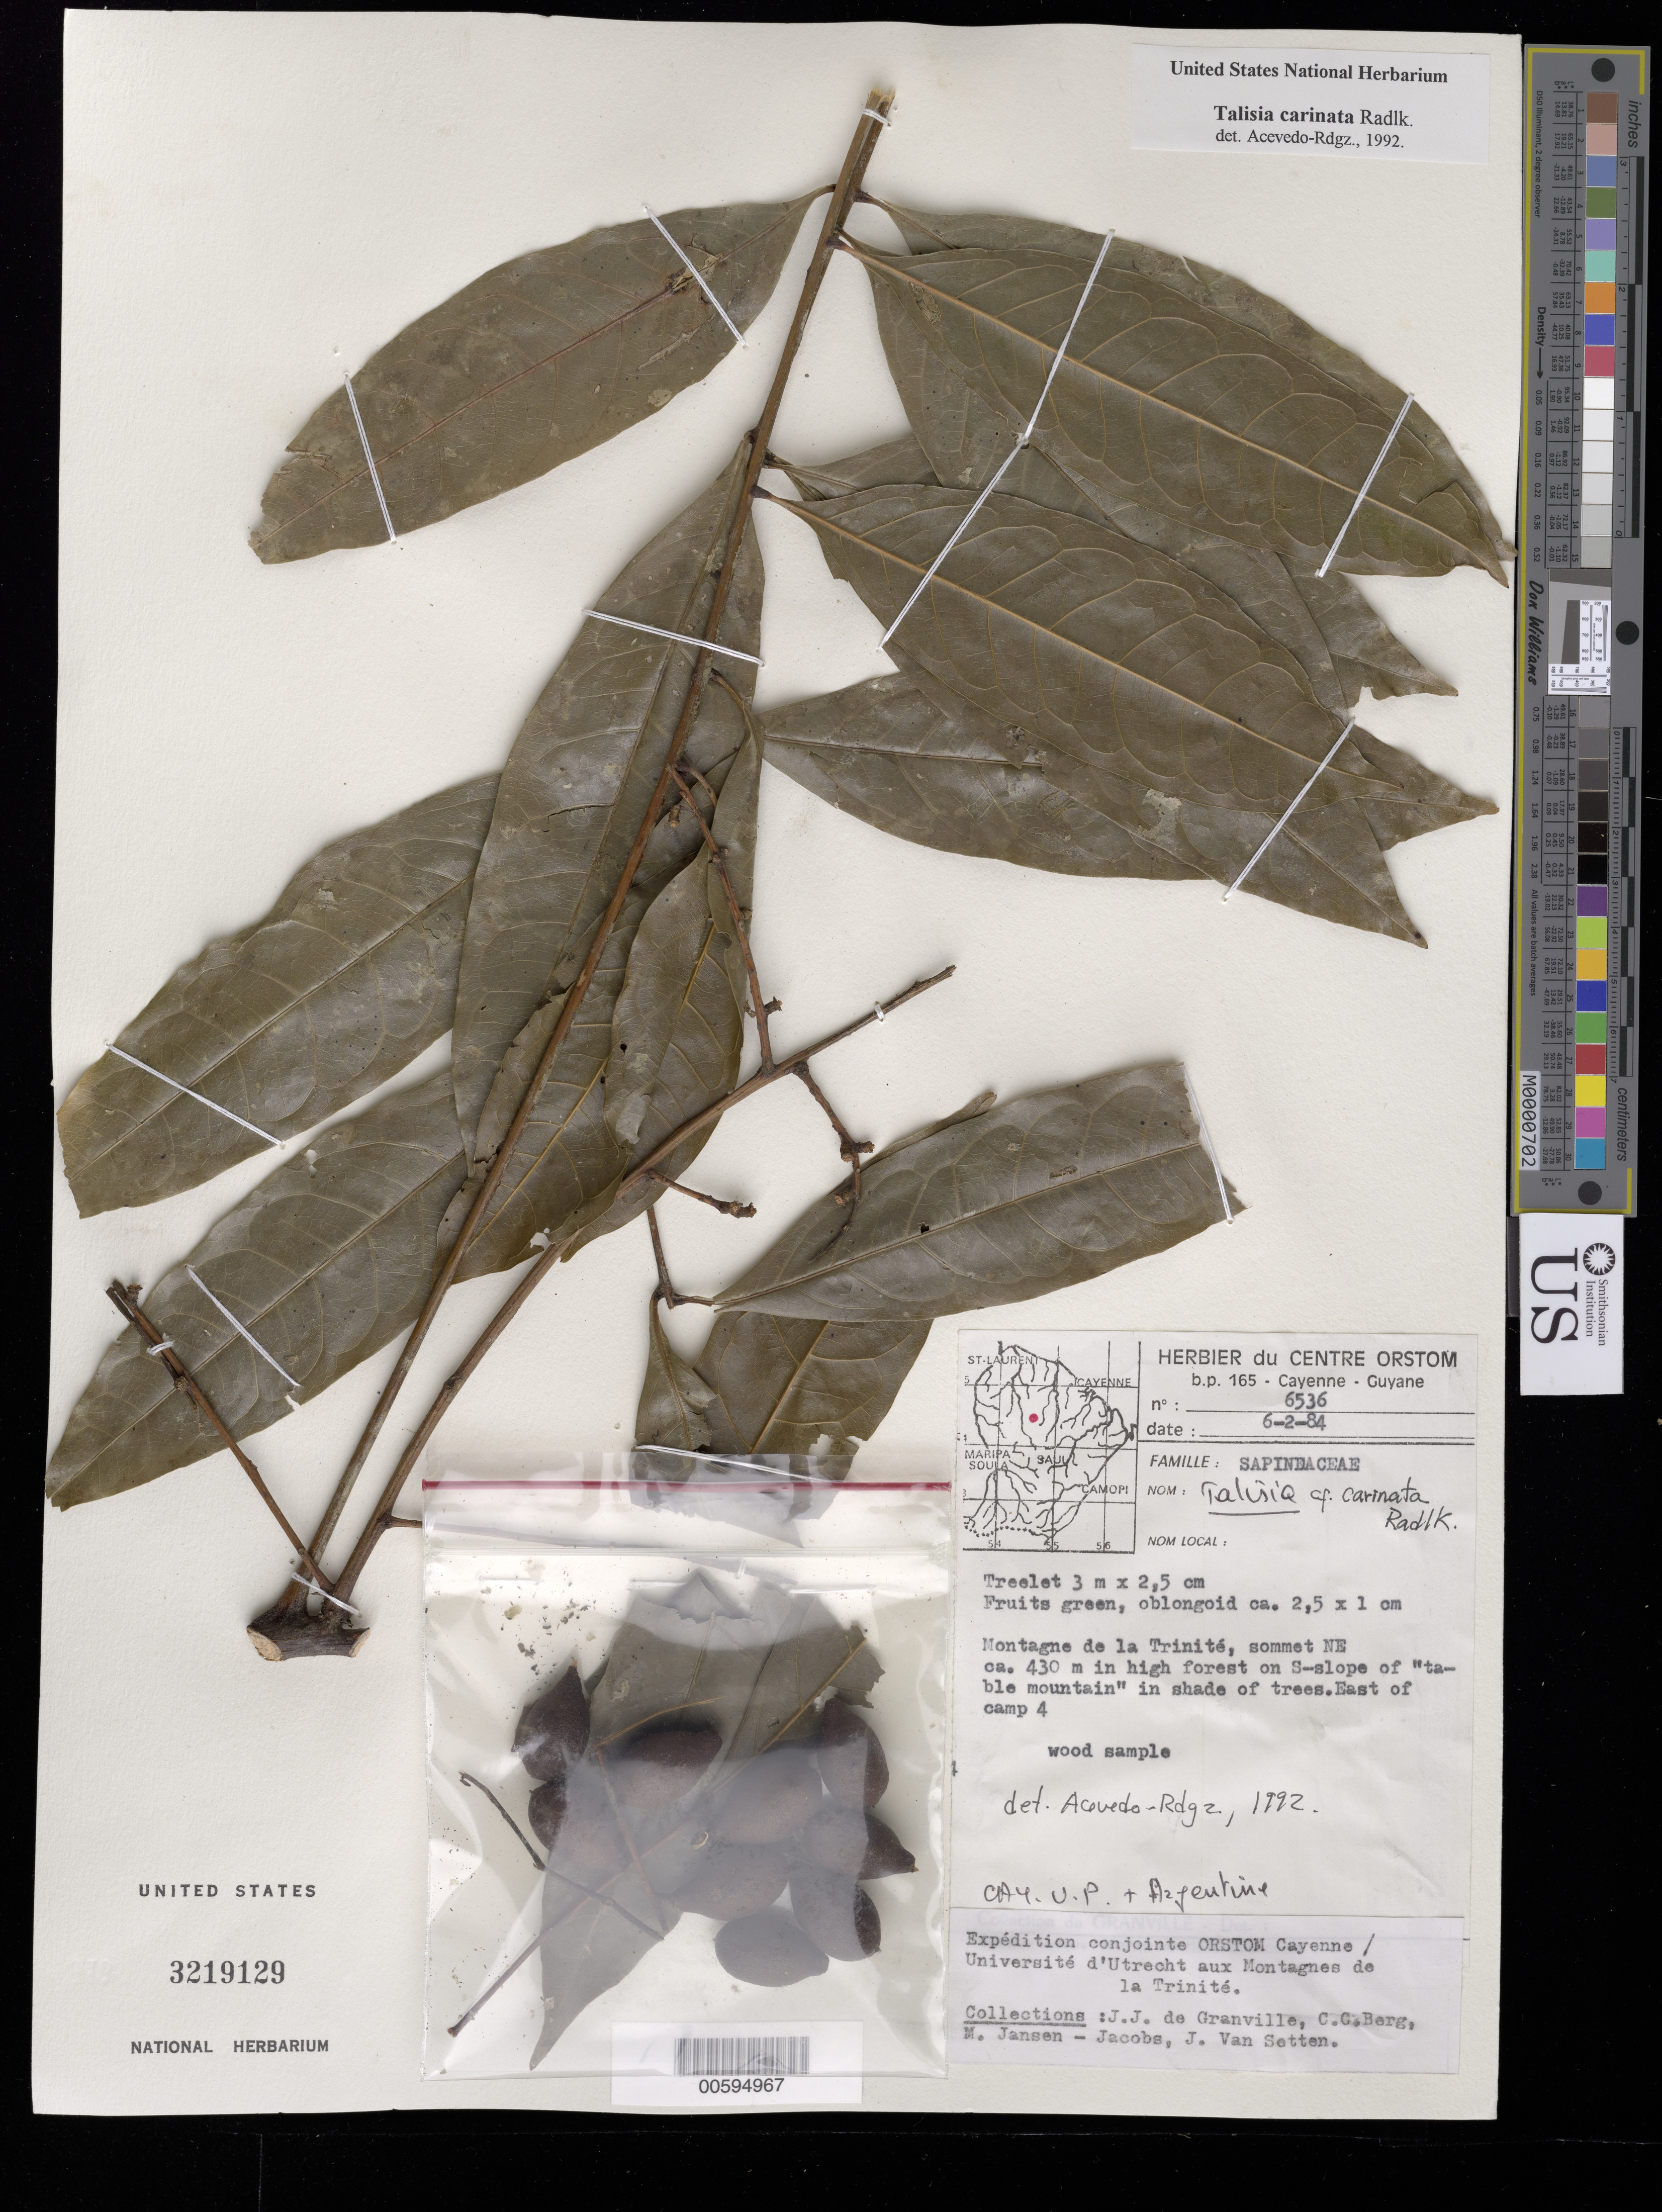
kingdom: Plantae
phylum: Tracheophyta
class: Magnoliopsida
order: Sapindales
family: Sapindaceae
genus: Talisia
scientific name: Talisia carinata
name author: Radlk.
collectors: J.-J. de Granville & et al.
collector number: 6536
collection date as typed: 06 Jan 1984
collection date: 1984-01-06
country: French Guiana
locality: Montagne de la Trinite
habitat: High forest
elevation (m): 430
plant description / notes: US-2, NY, CAY-2, U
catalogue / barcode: US 3219129